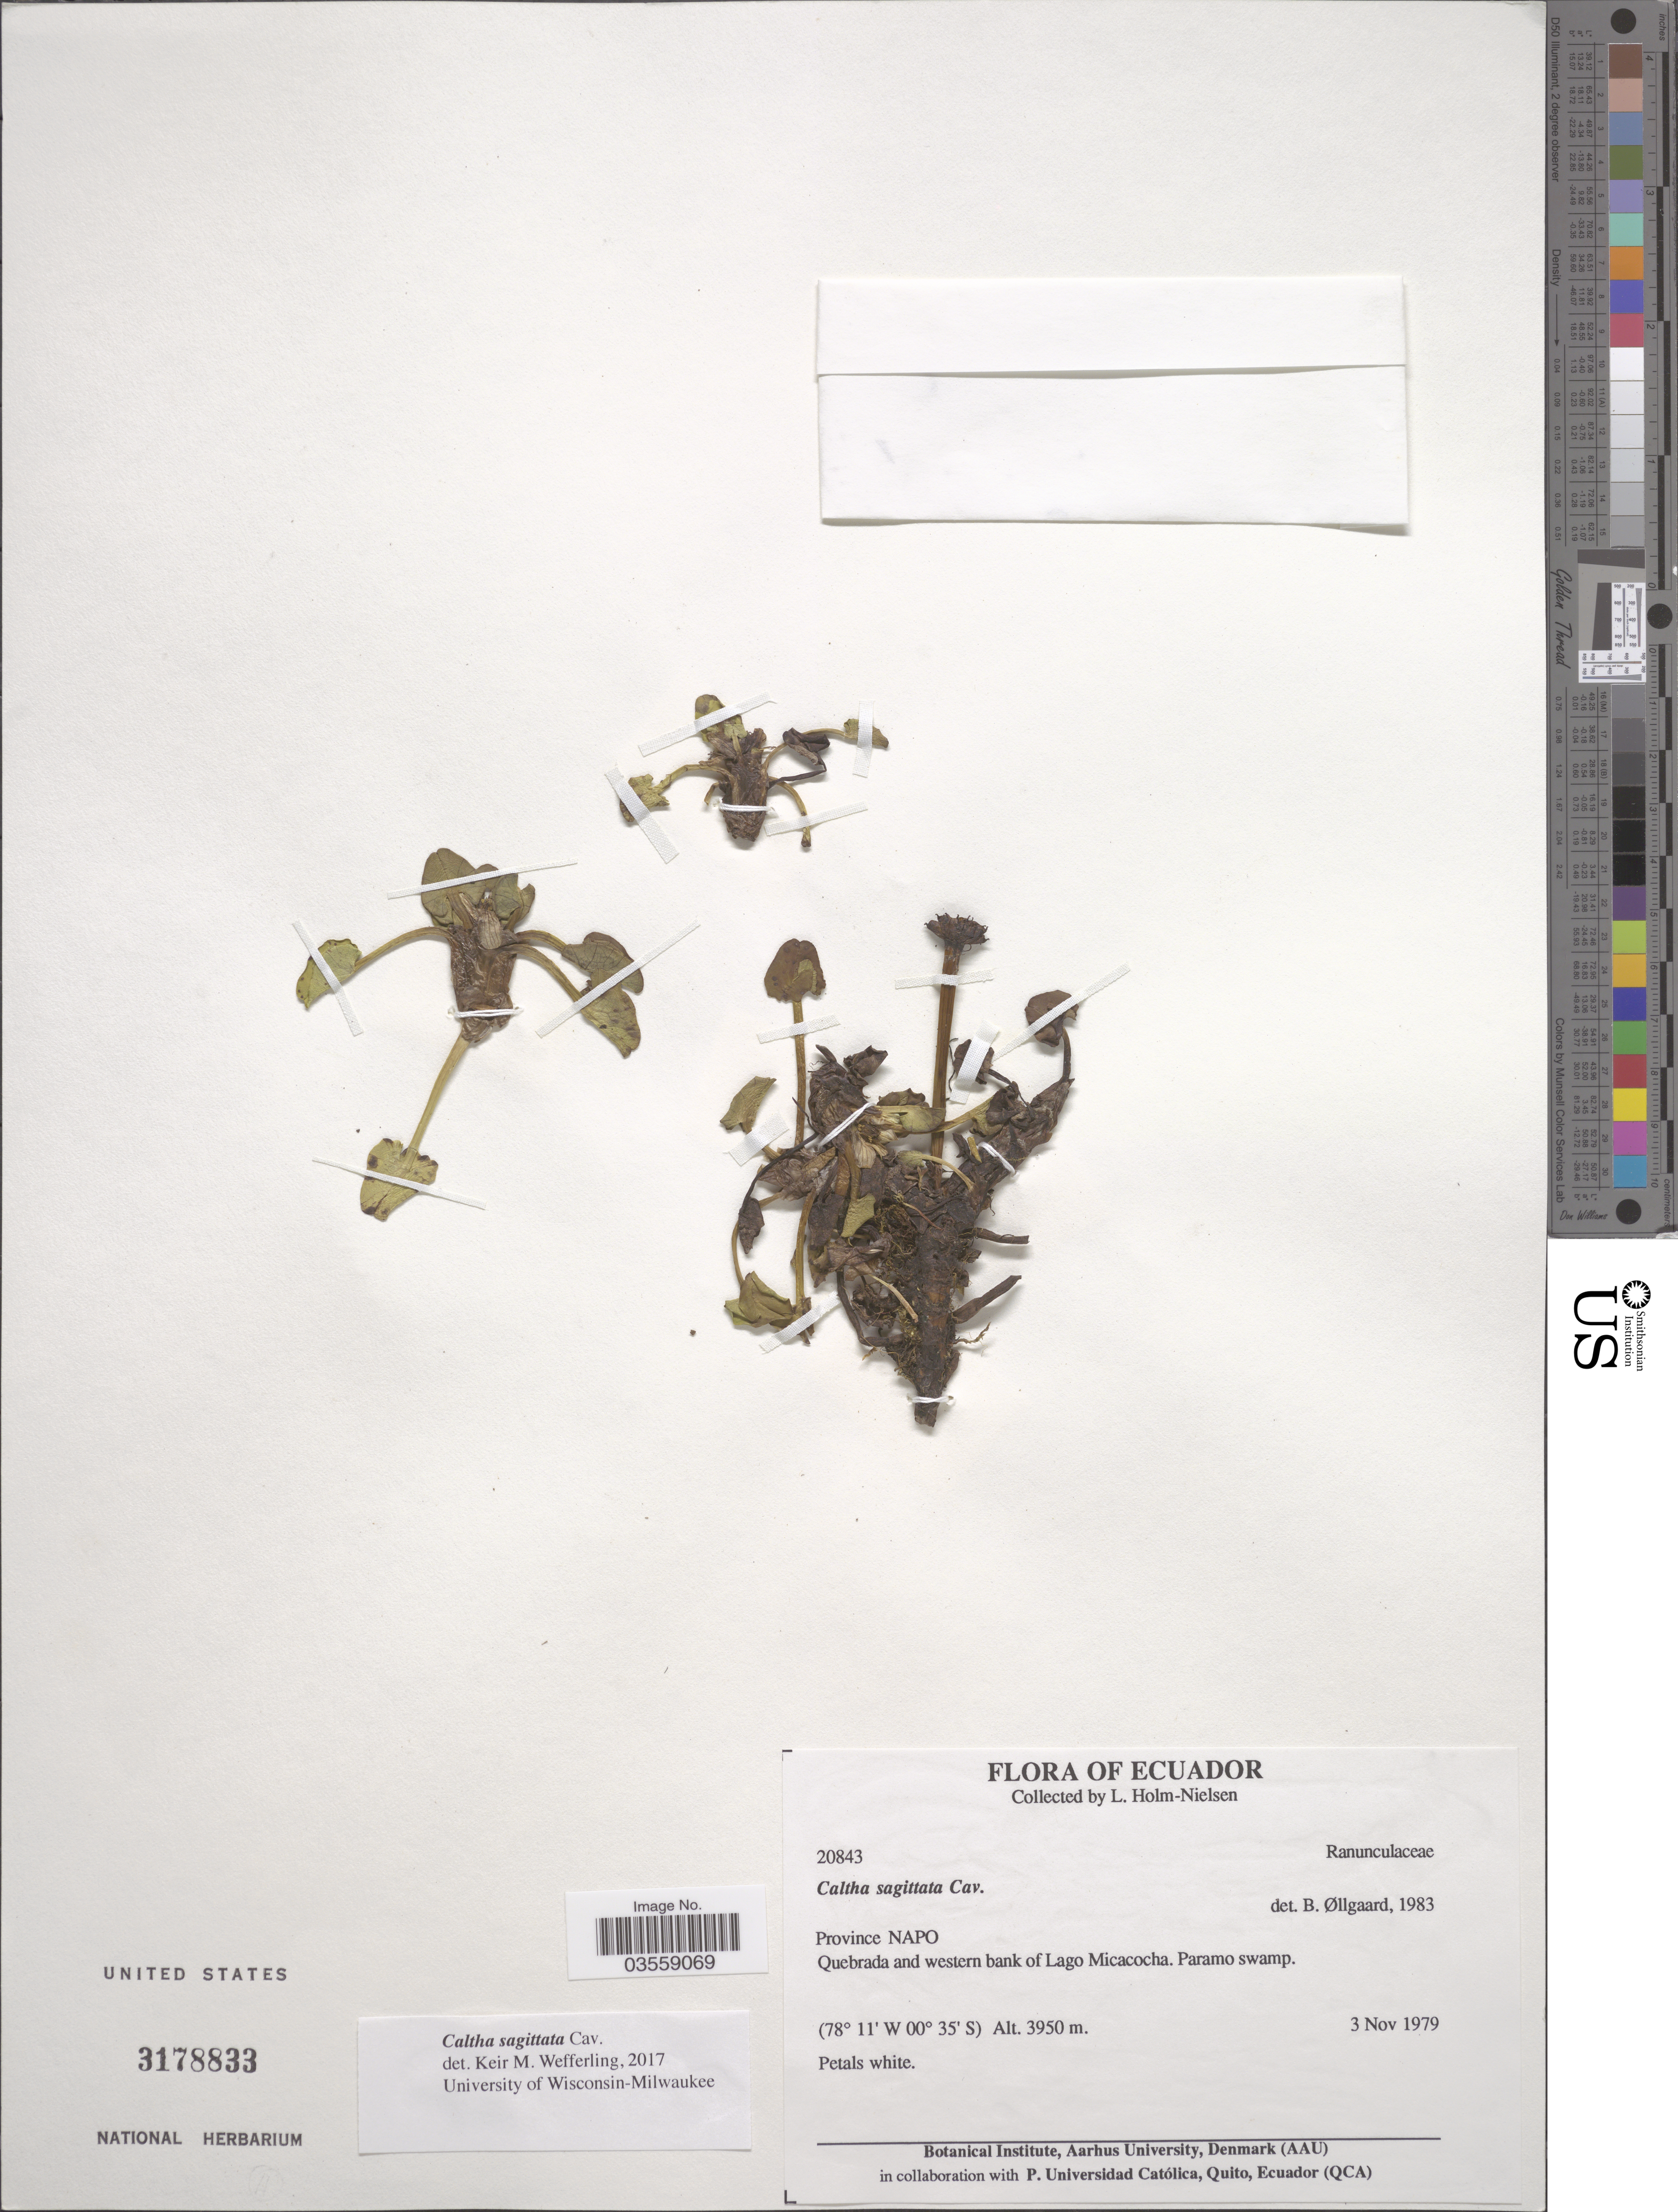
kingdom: Plantae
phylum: Tracheophyta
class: Magnoliopsida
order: Ranunculales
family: Ranunculaceae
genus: Caltha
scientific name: Caltha sagittata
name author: Cav.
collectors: L. Holm-Nielsen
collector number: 20843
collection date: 1979-11-03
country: Ecuador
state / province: Napo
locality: Quebrada and western bank of Lago Micacocha.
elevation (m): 3950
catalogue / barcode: US 3178833